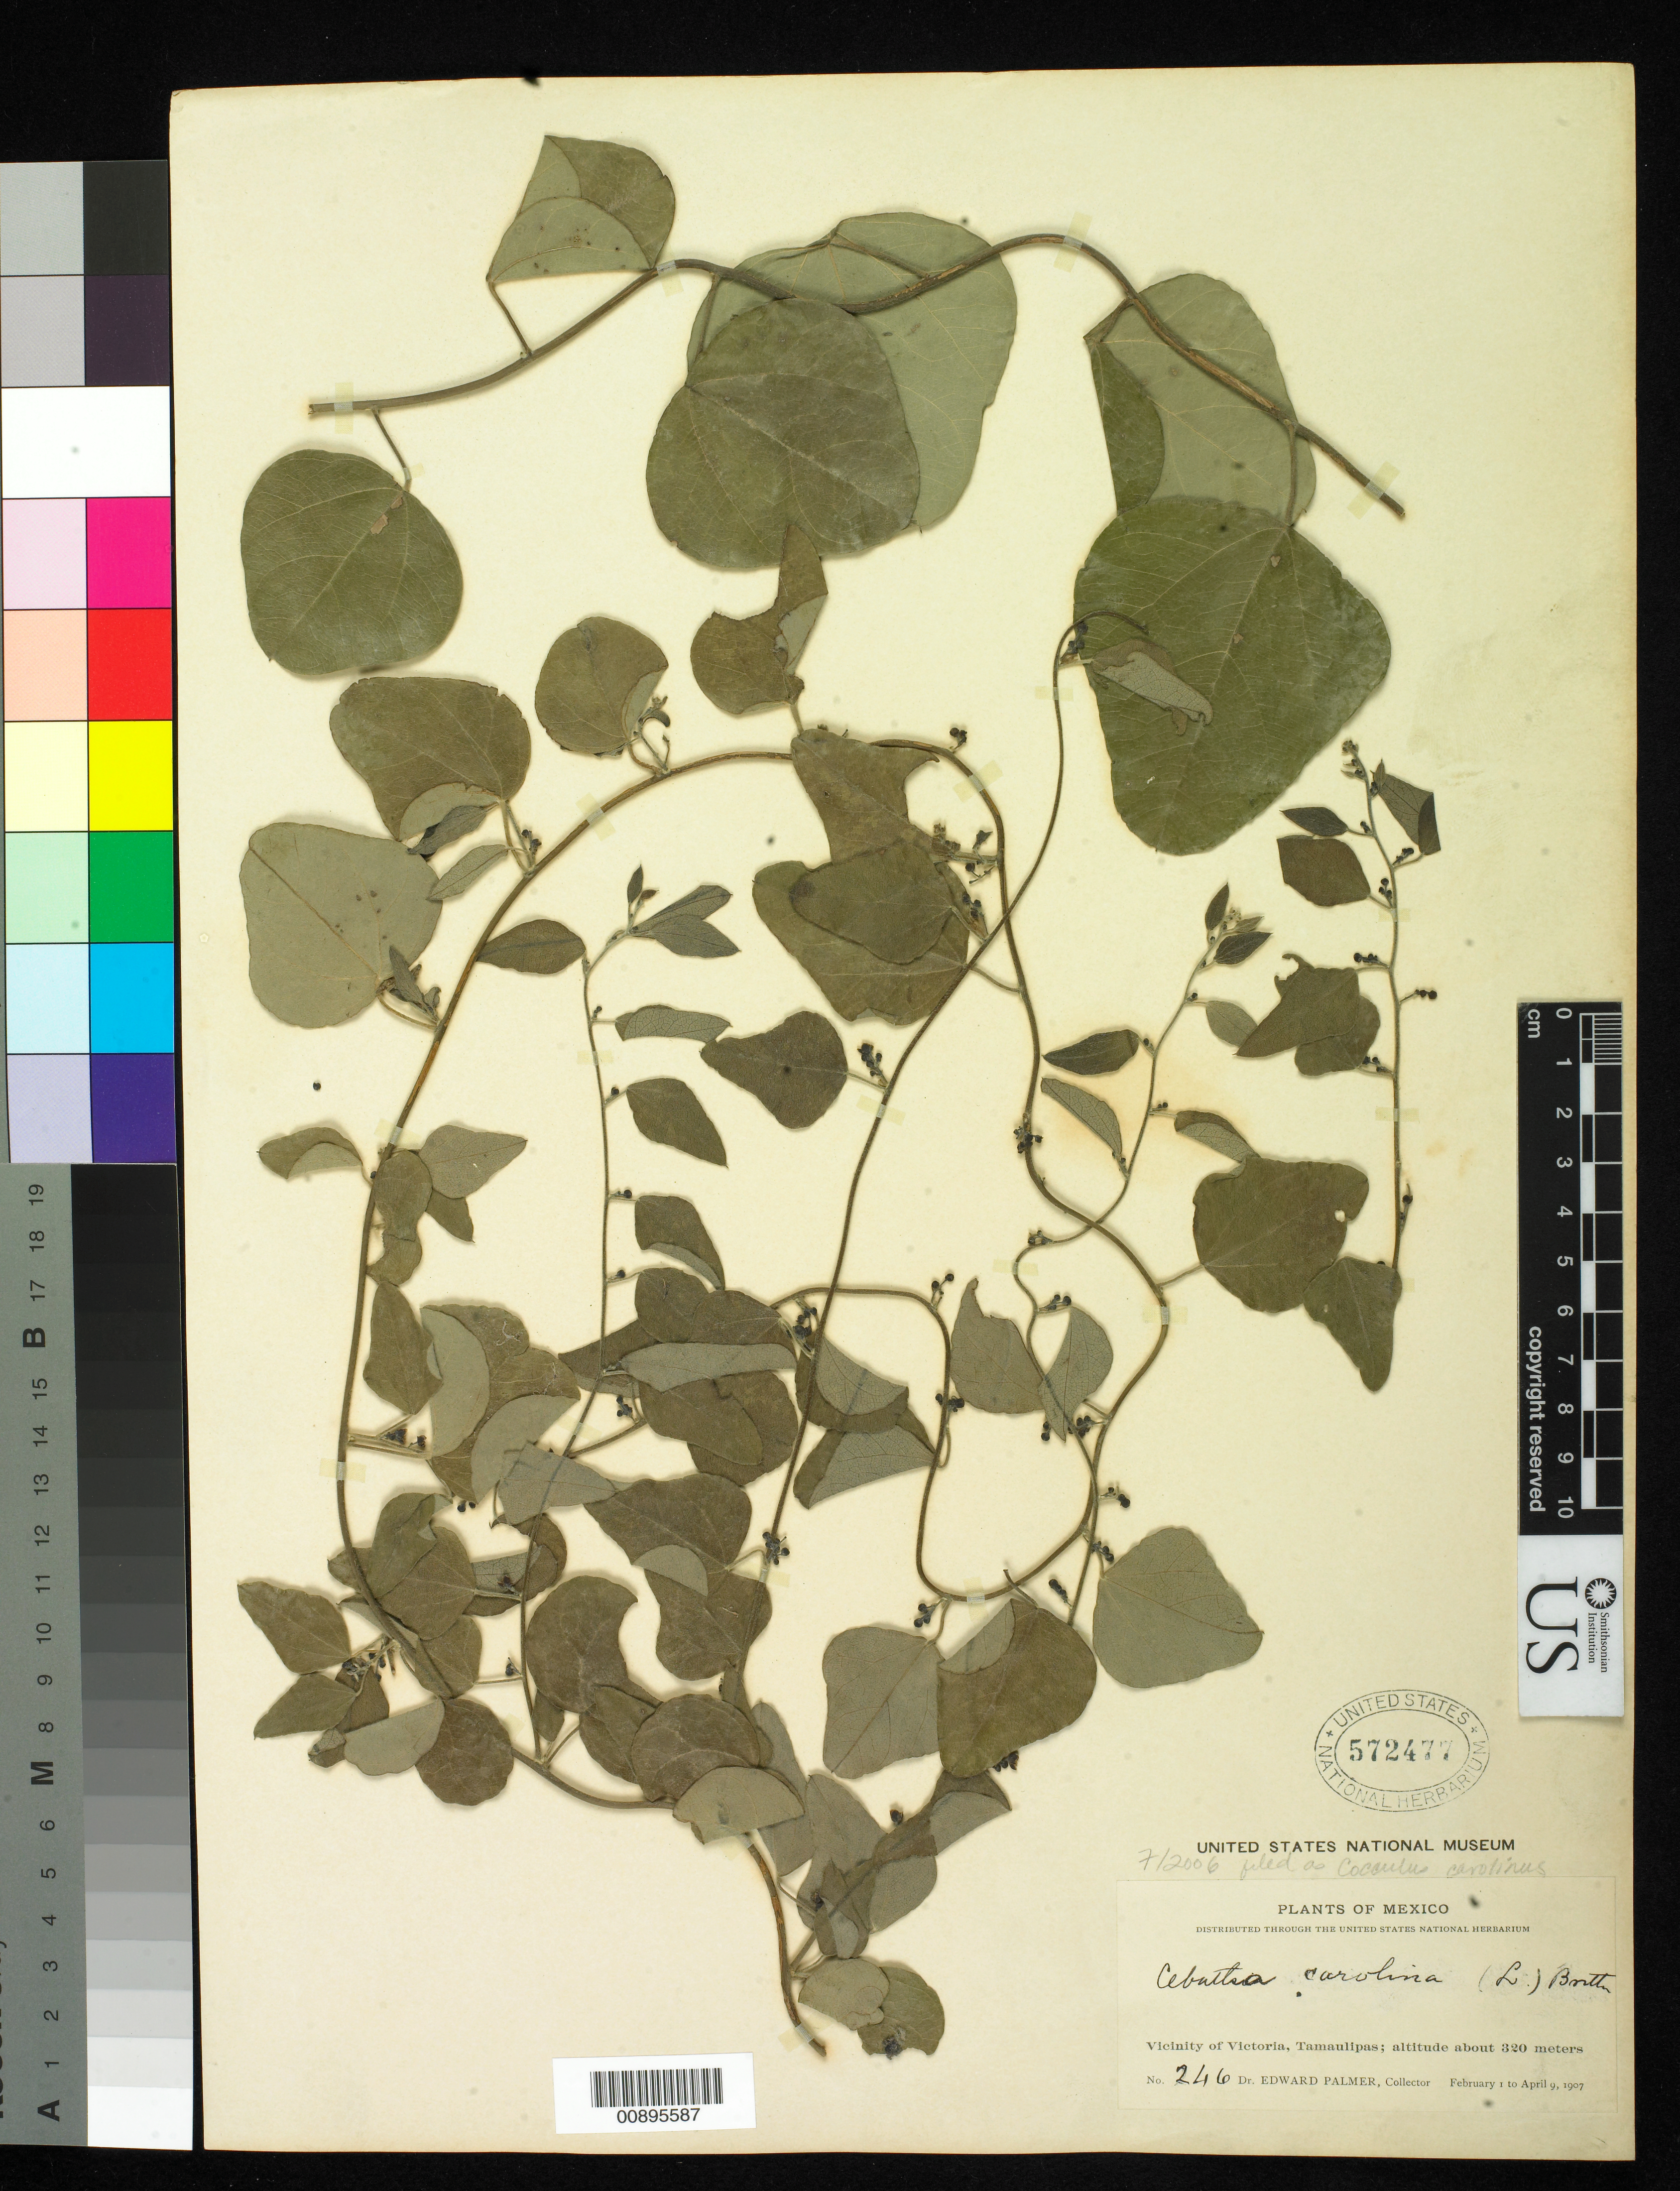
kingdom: Plantae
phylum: Tracheophyta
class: Magnoliopsida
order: Ranunculales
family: Menispermaceae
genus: Cocculus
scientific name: Cocculus carolinus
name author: (L.) DC.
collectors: E. Palmer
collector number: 246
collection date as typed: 01 Feb 1907 to 09 Apr 1907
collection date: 1907-02-01/1907-04-09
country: Mexico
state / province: Tamaulipas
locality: Vicinity of Victoria.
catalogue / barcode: US 572477